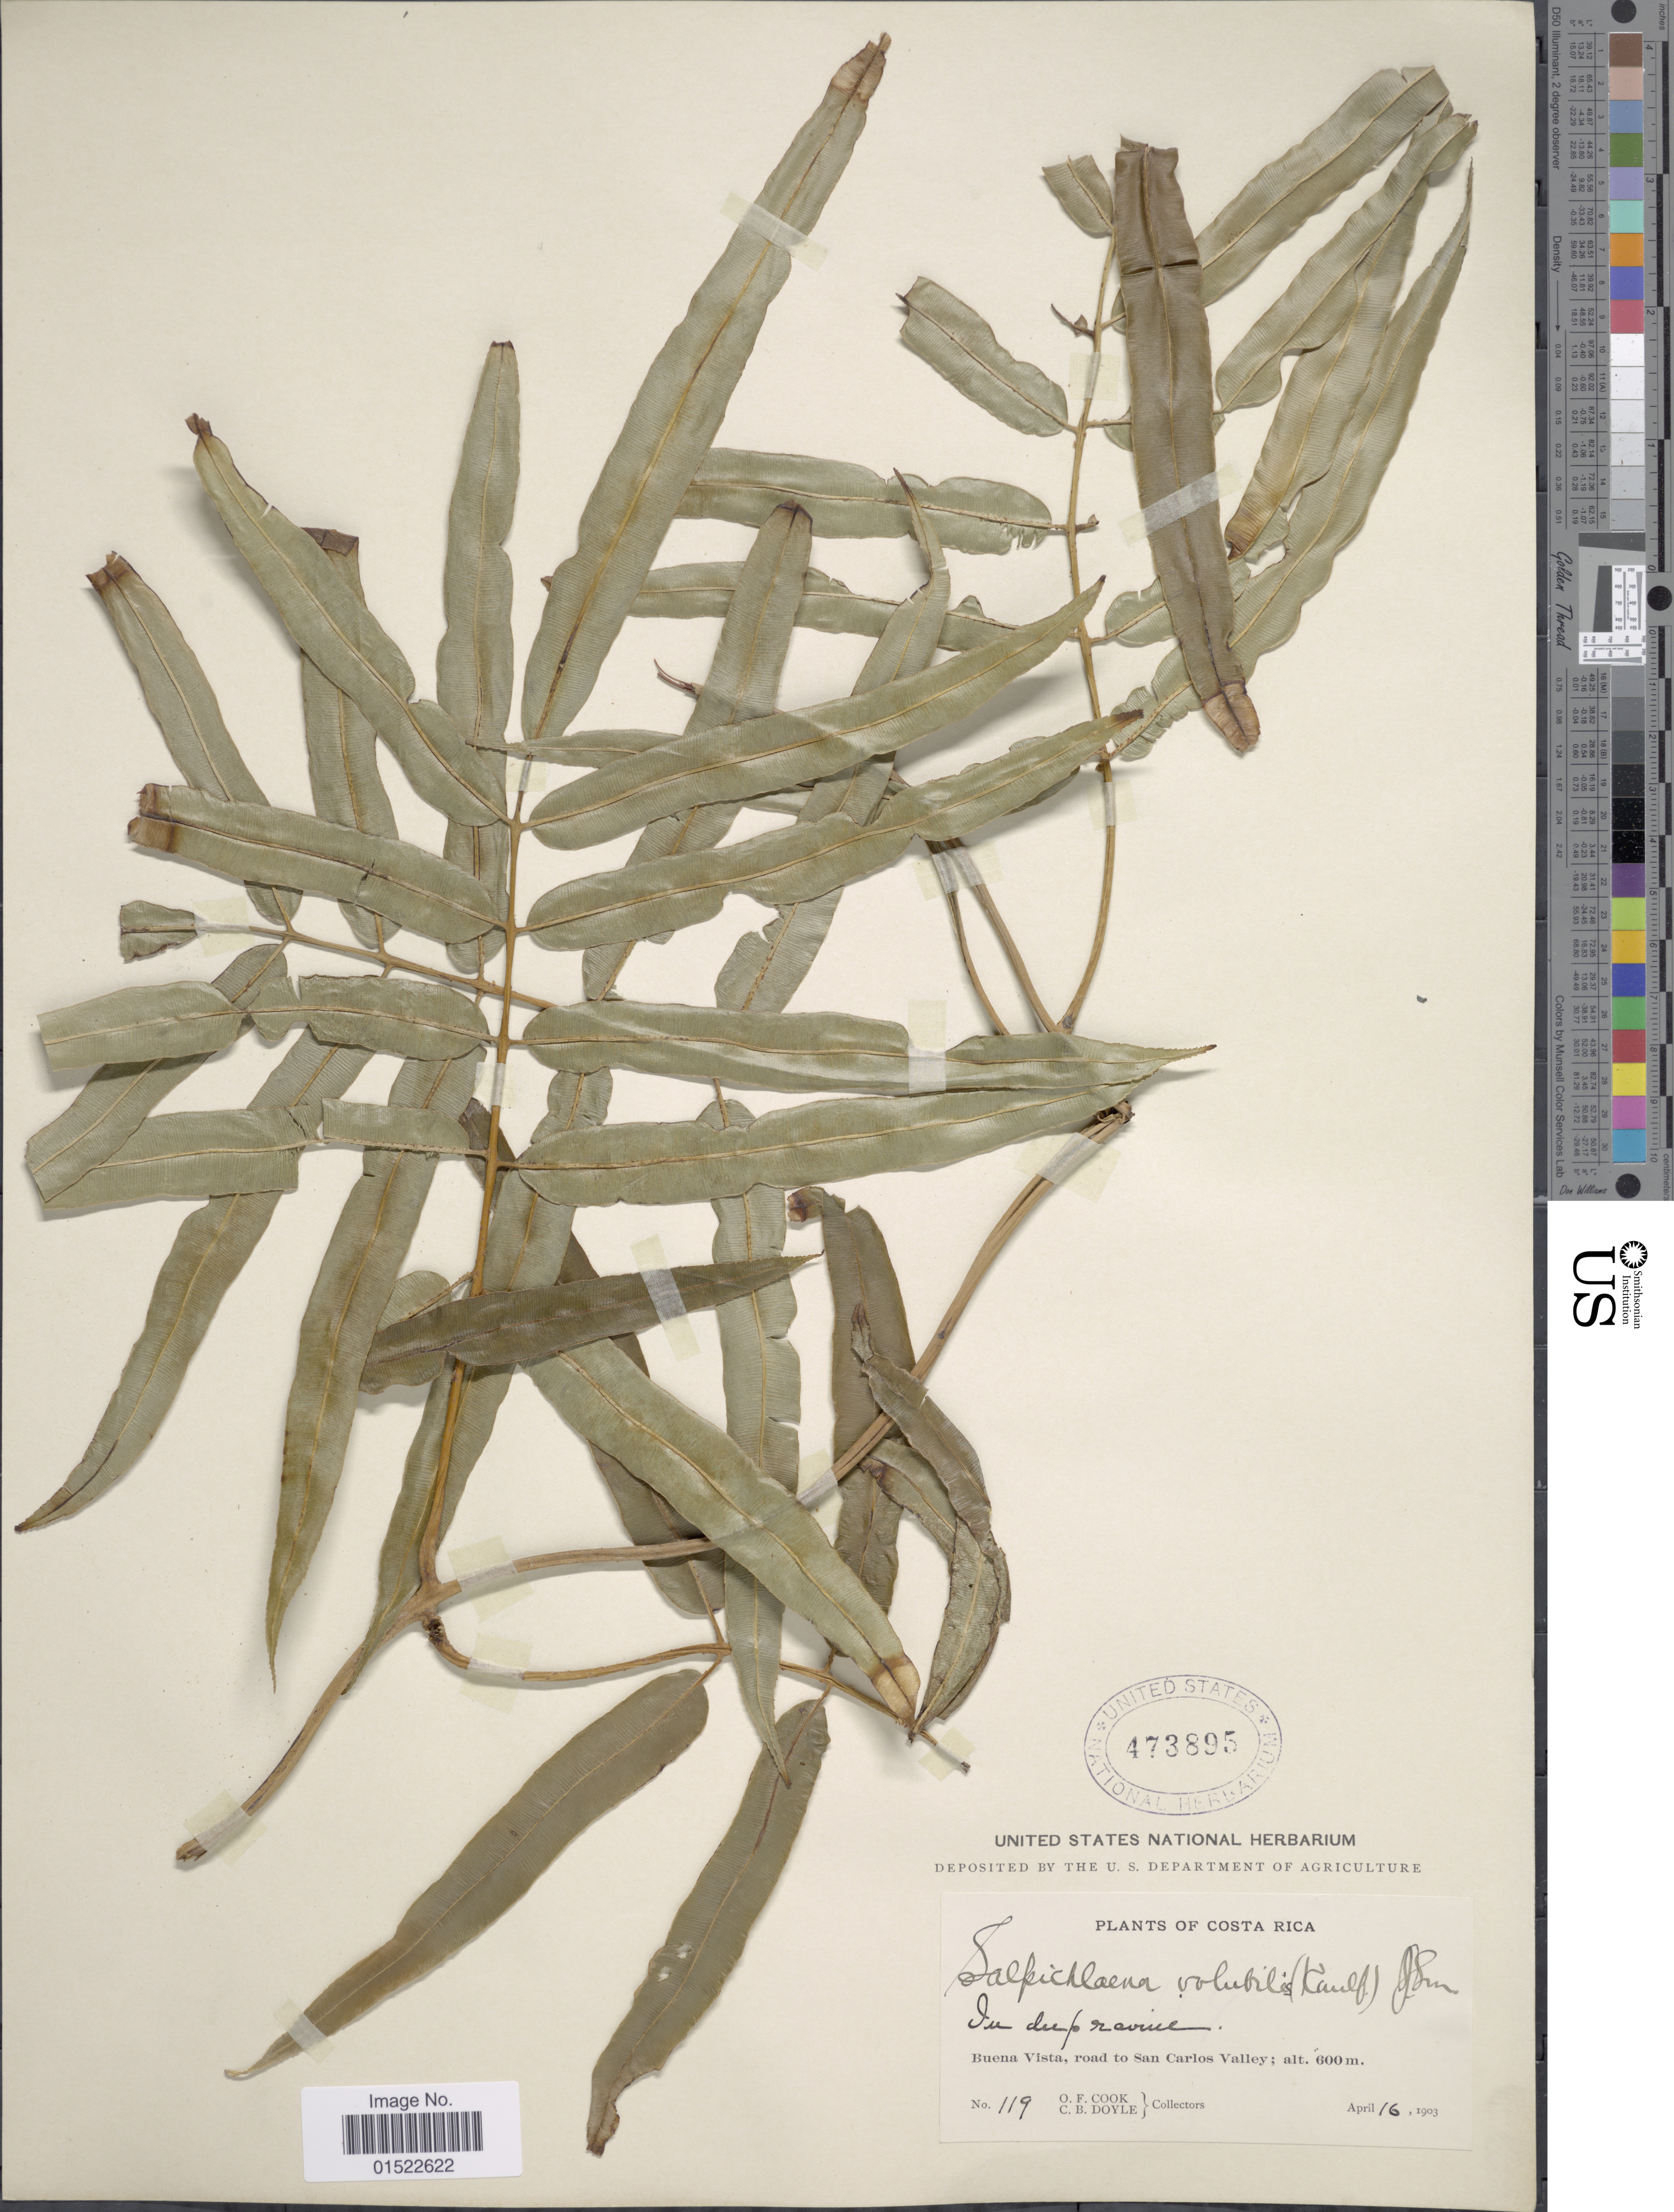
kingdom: Plantae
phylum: Tracheophyta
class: Polypodiopsida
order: Polypodiales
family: Blechnaceae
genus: Salpichlaena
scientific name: Salpichlaena volubilis subsp. volubilis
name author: (Kaulf.) J. Sm.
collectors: O. F. Cook & C. Doyle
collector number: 119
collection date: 1903-04-16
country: Costa Rica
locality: Buena Vista, road to San Carlos Valley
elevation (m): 600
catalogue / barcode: US 473895